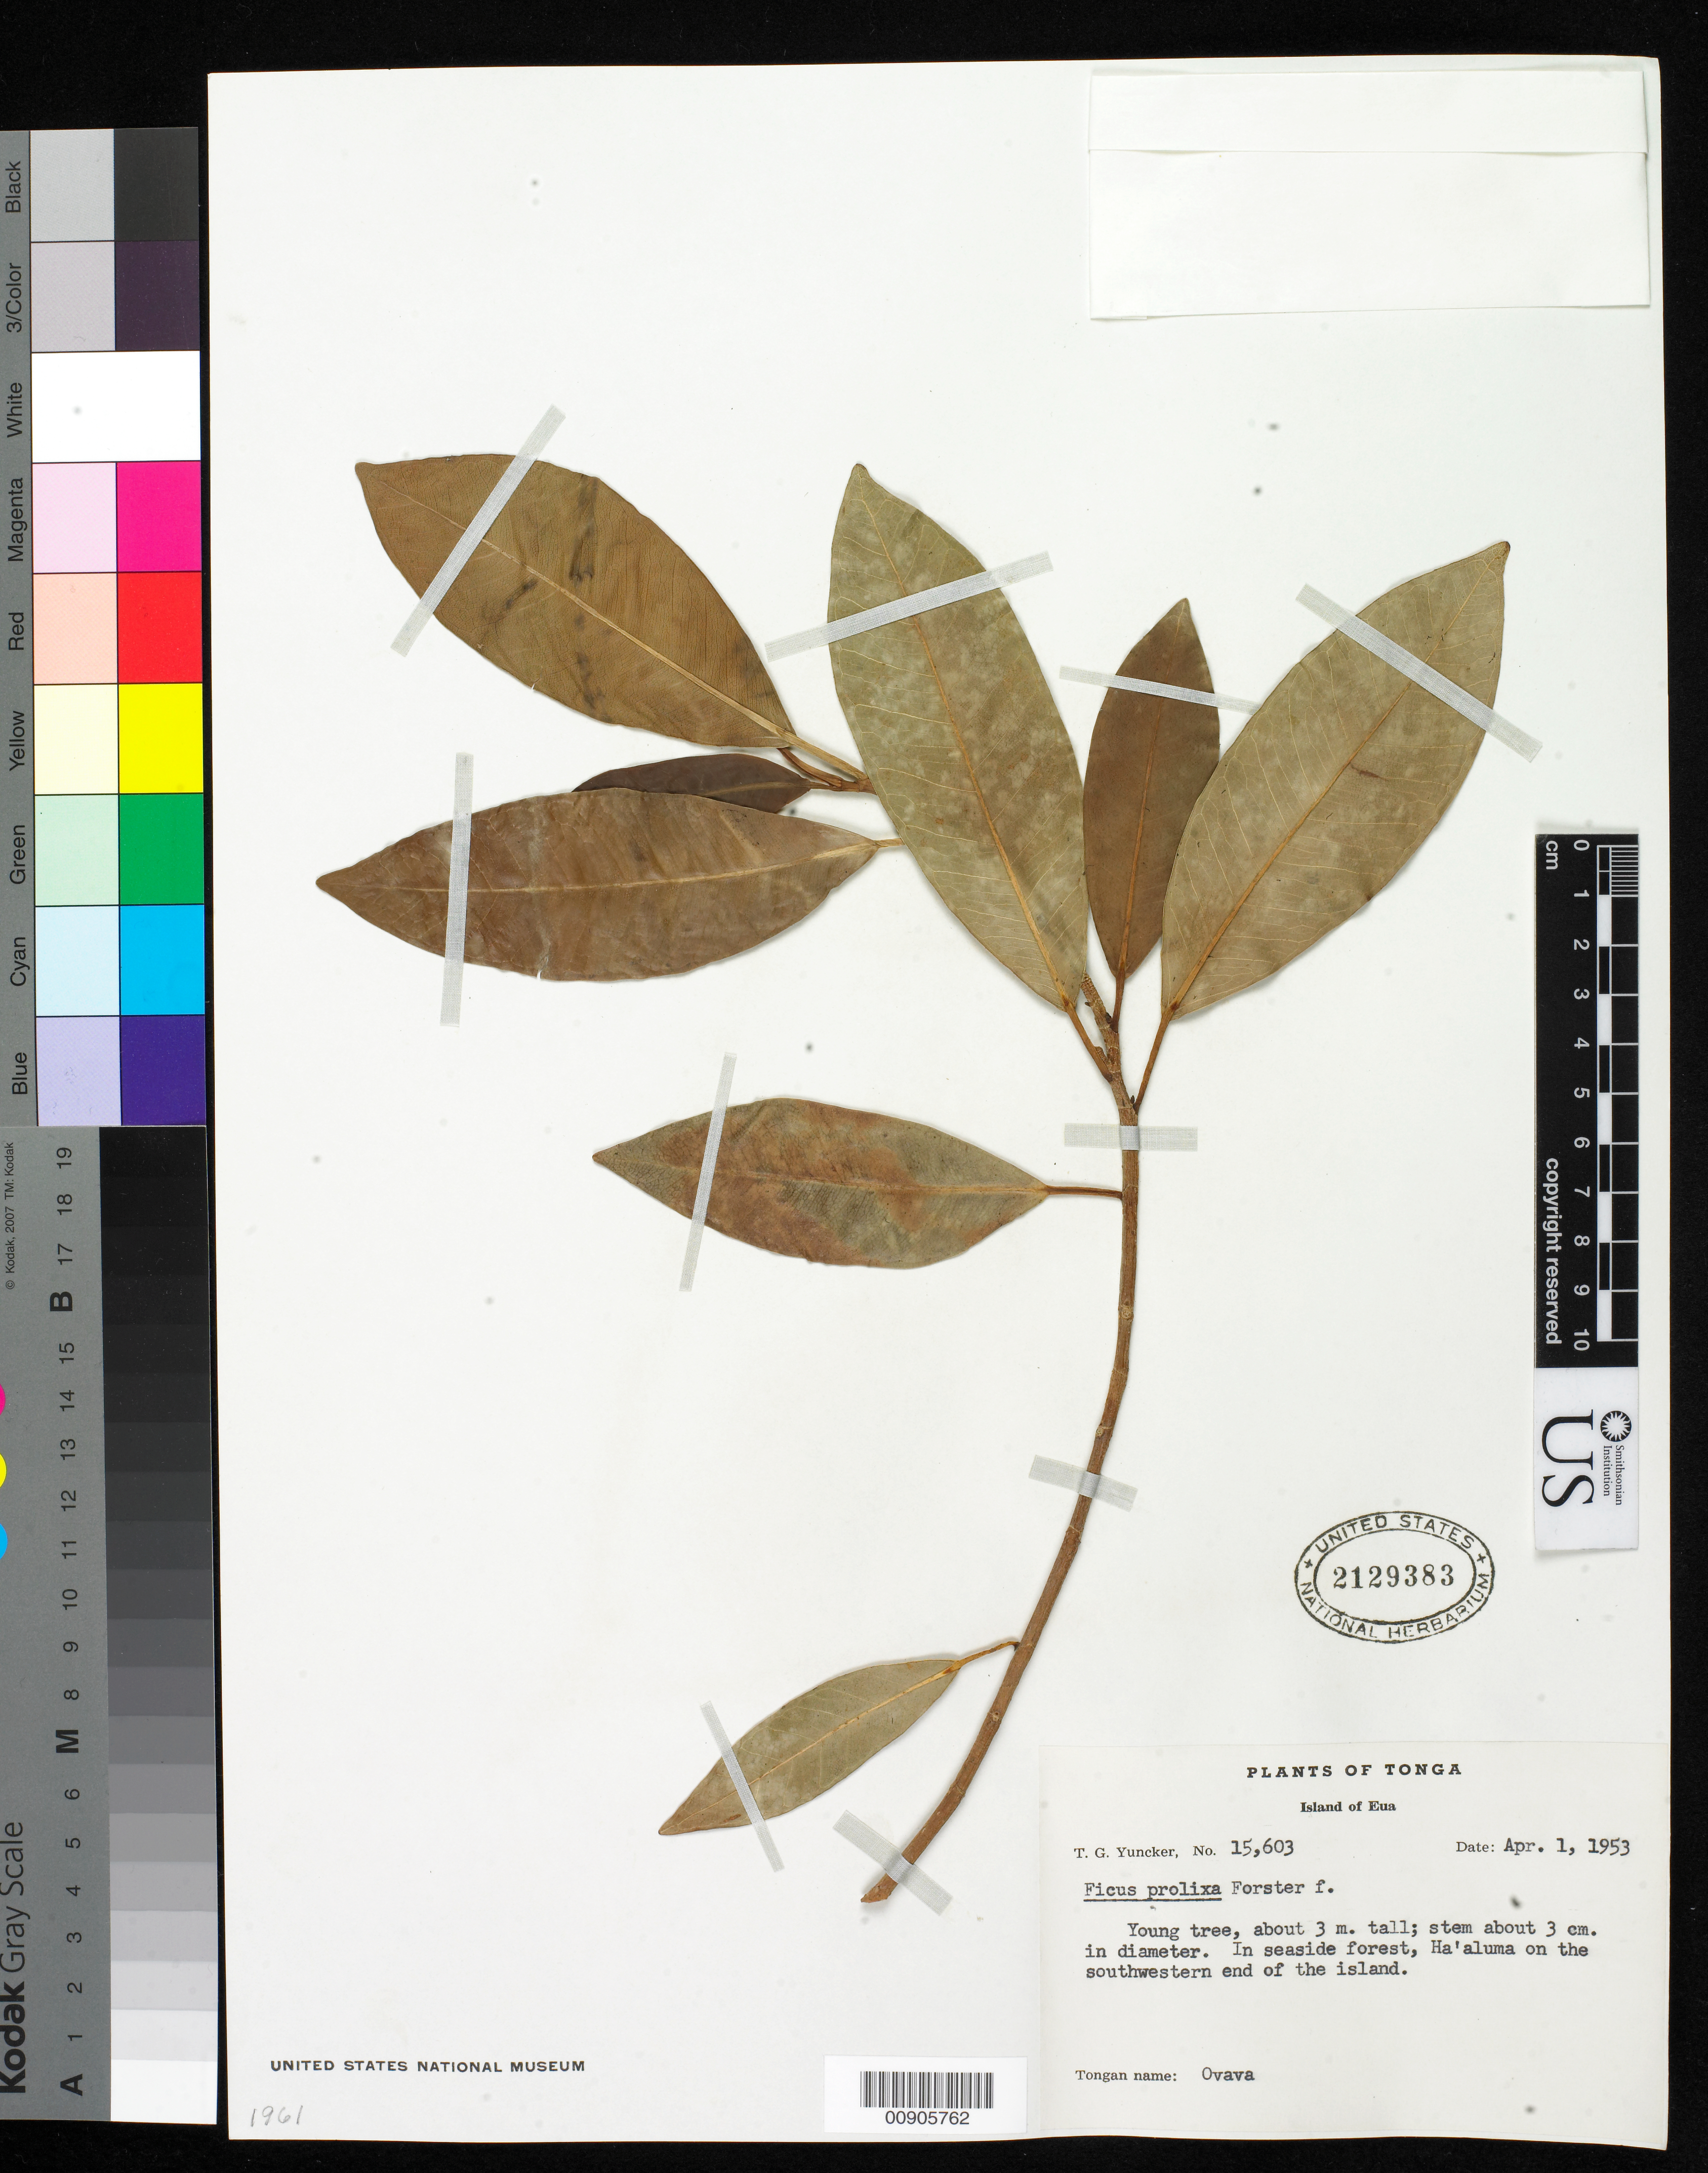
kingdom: Plantae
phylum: Tracheophyta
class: Magnoliopsida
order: Rosales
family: Moraceae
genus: Ficus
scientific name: Ficus prolixa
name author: G. Forst.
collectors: T. G. Yuncker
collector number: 15603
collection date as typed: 01 Apr 1953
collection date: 1953-04-01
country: Tonga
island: Eua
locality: Eua Island, Ha'aluma on southwestern end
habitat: in seaside forest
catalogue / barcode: US 2129383